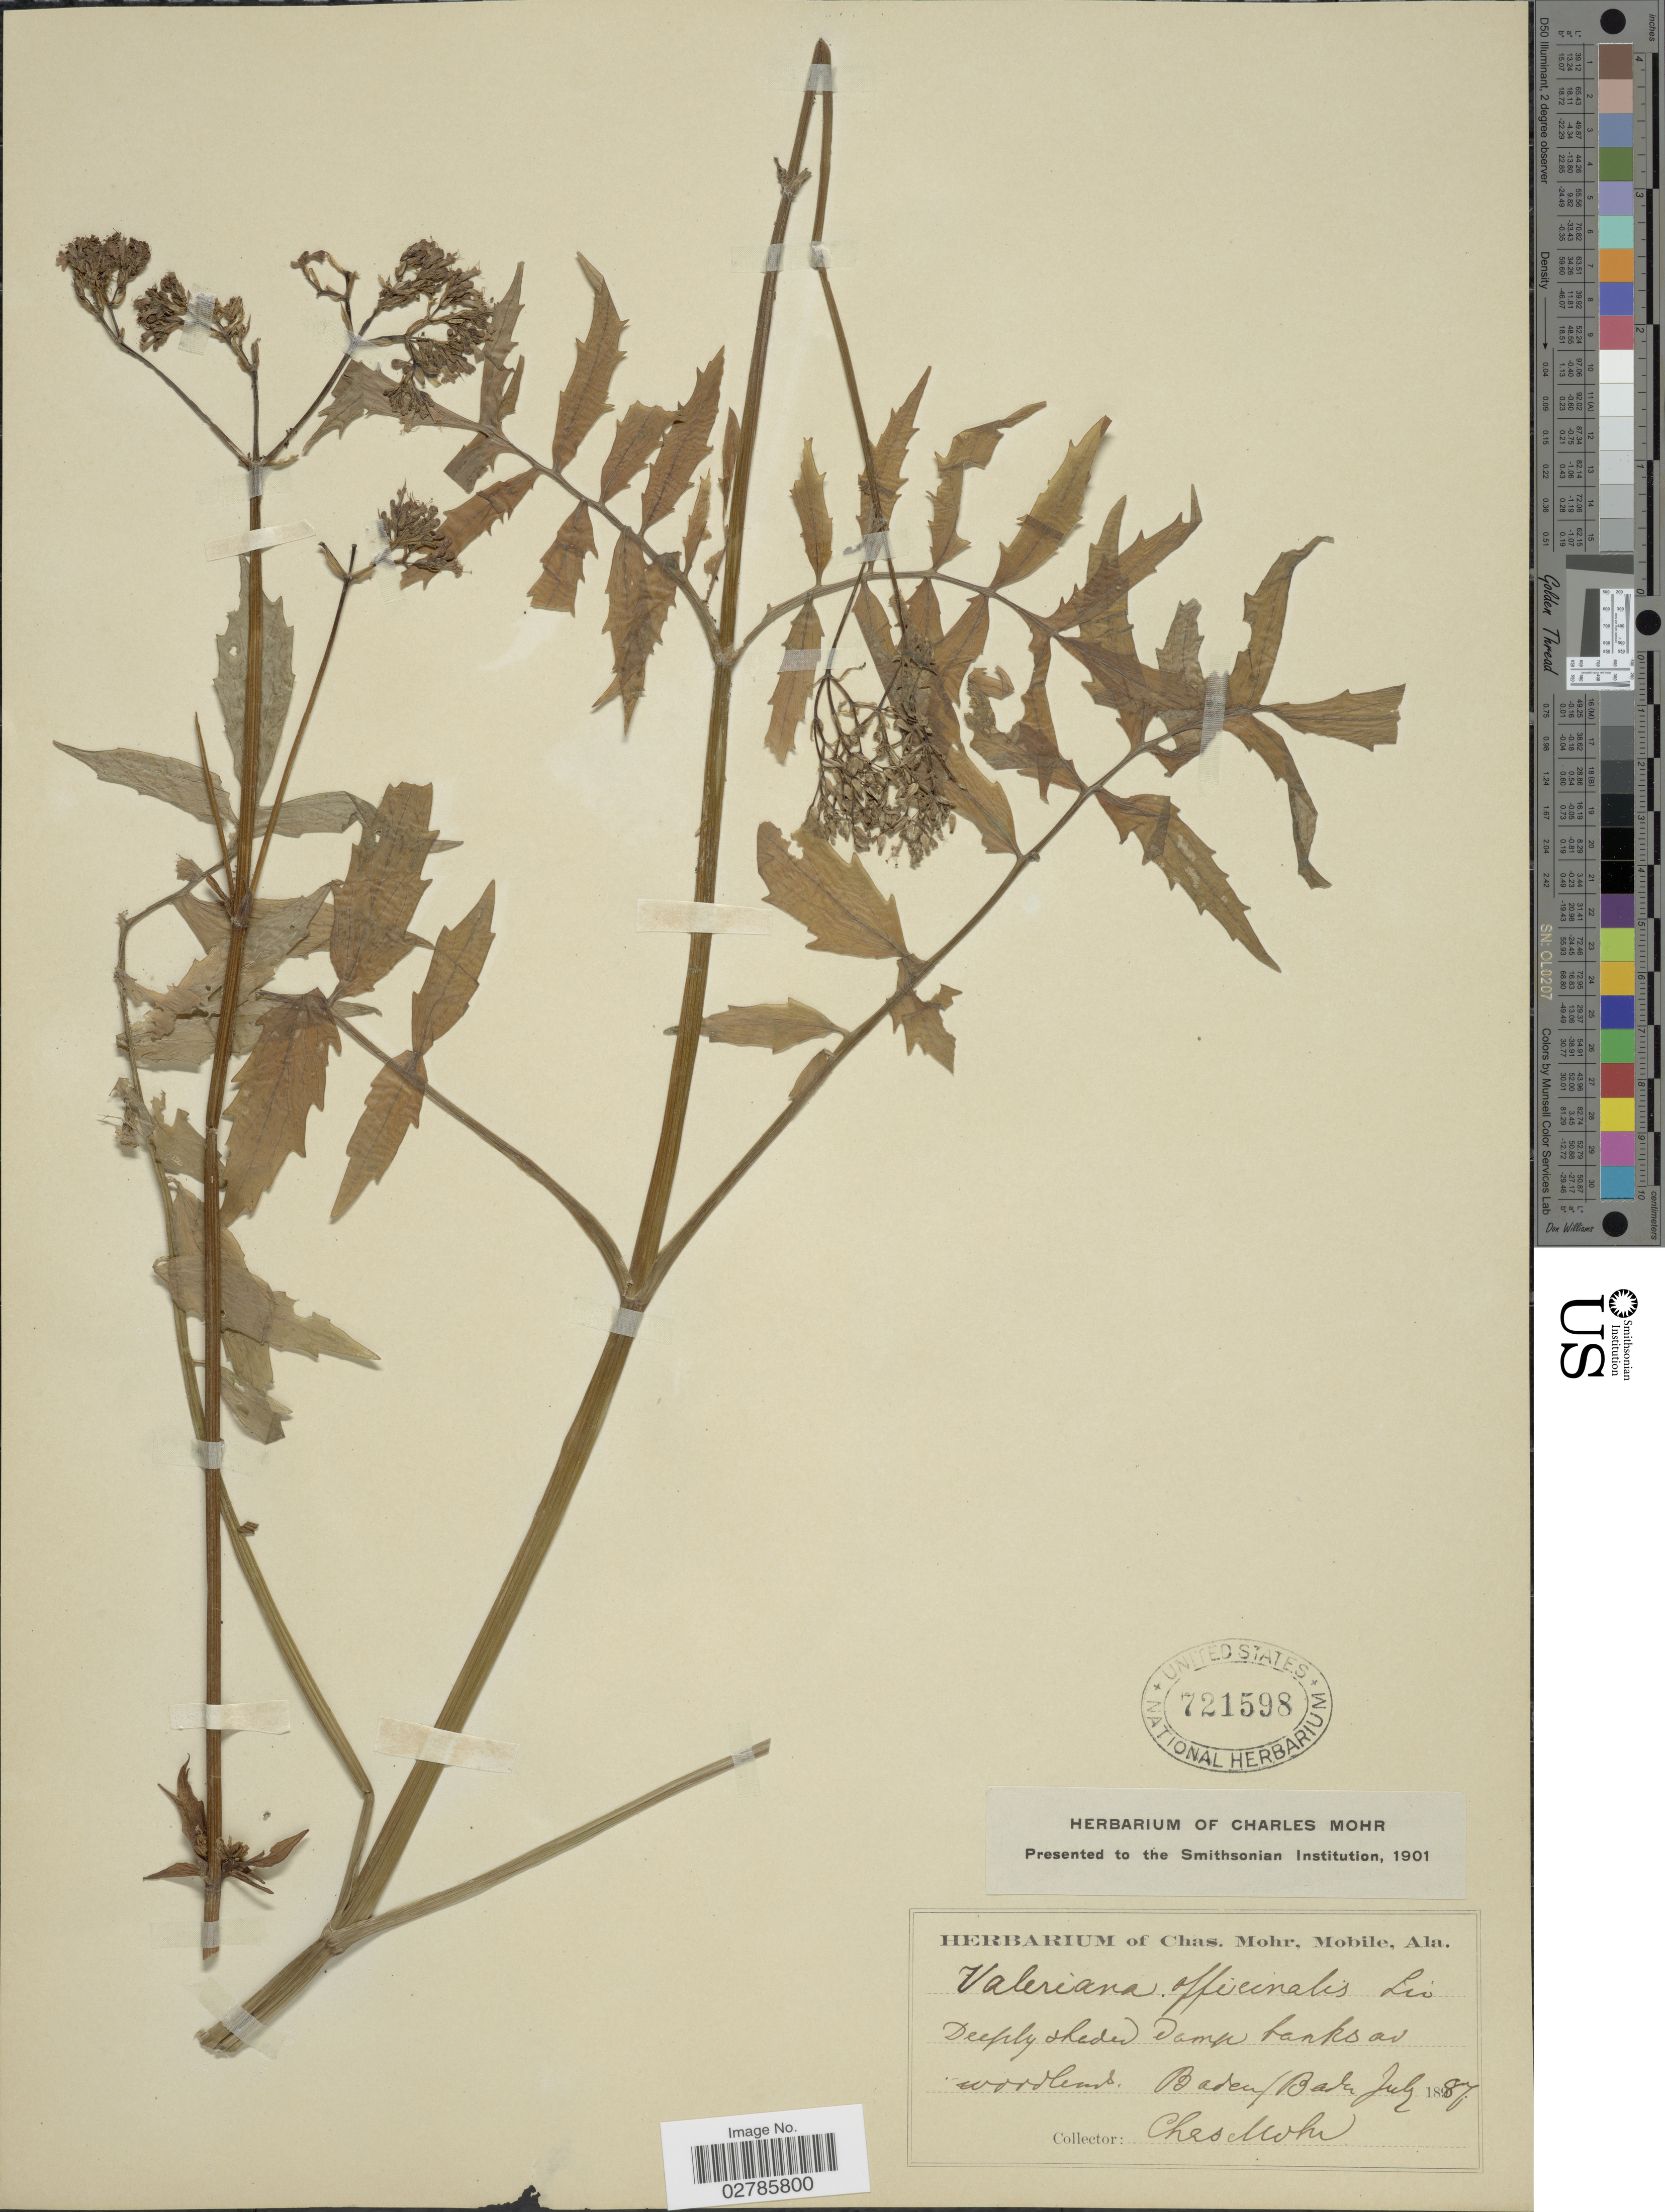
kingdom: Plantae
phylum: Tracheophyta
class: Magnoliopsida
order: Dipsacales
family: Caprifoliaceae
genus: Valeriana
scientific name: Valeriana officinalis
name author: L.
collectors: Mohr, C. T. (herbarium)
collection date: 1887-07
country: Germany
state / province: Baden-Württemberg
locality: Baden/Baden.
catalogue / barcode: US 721598